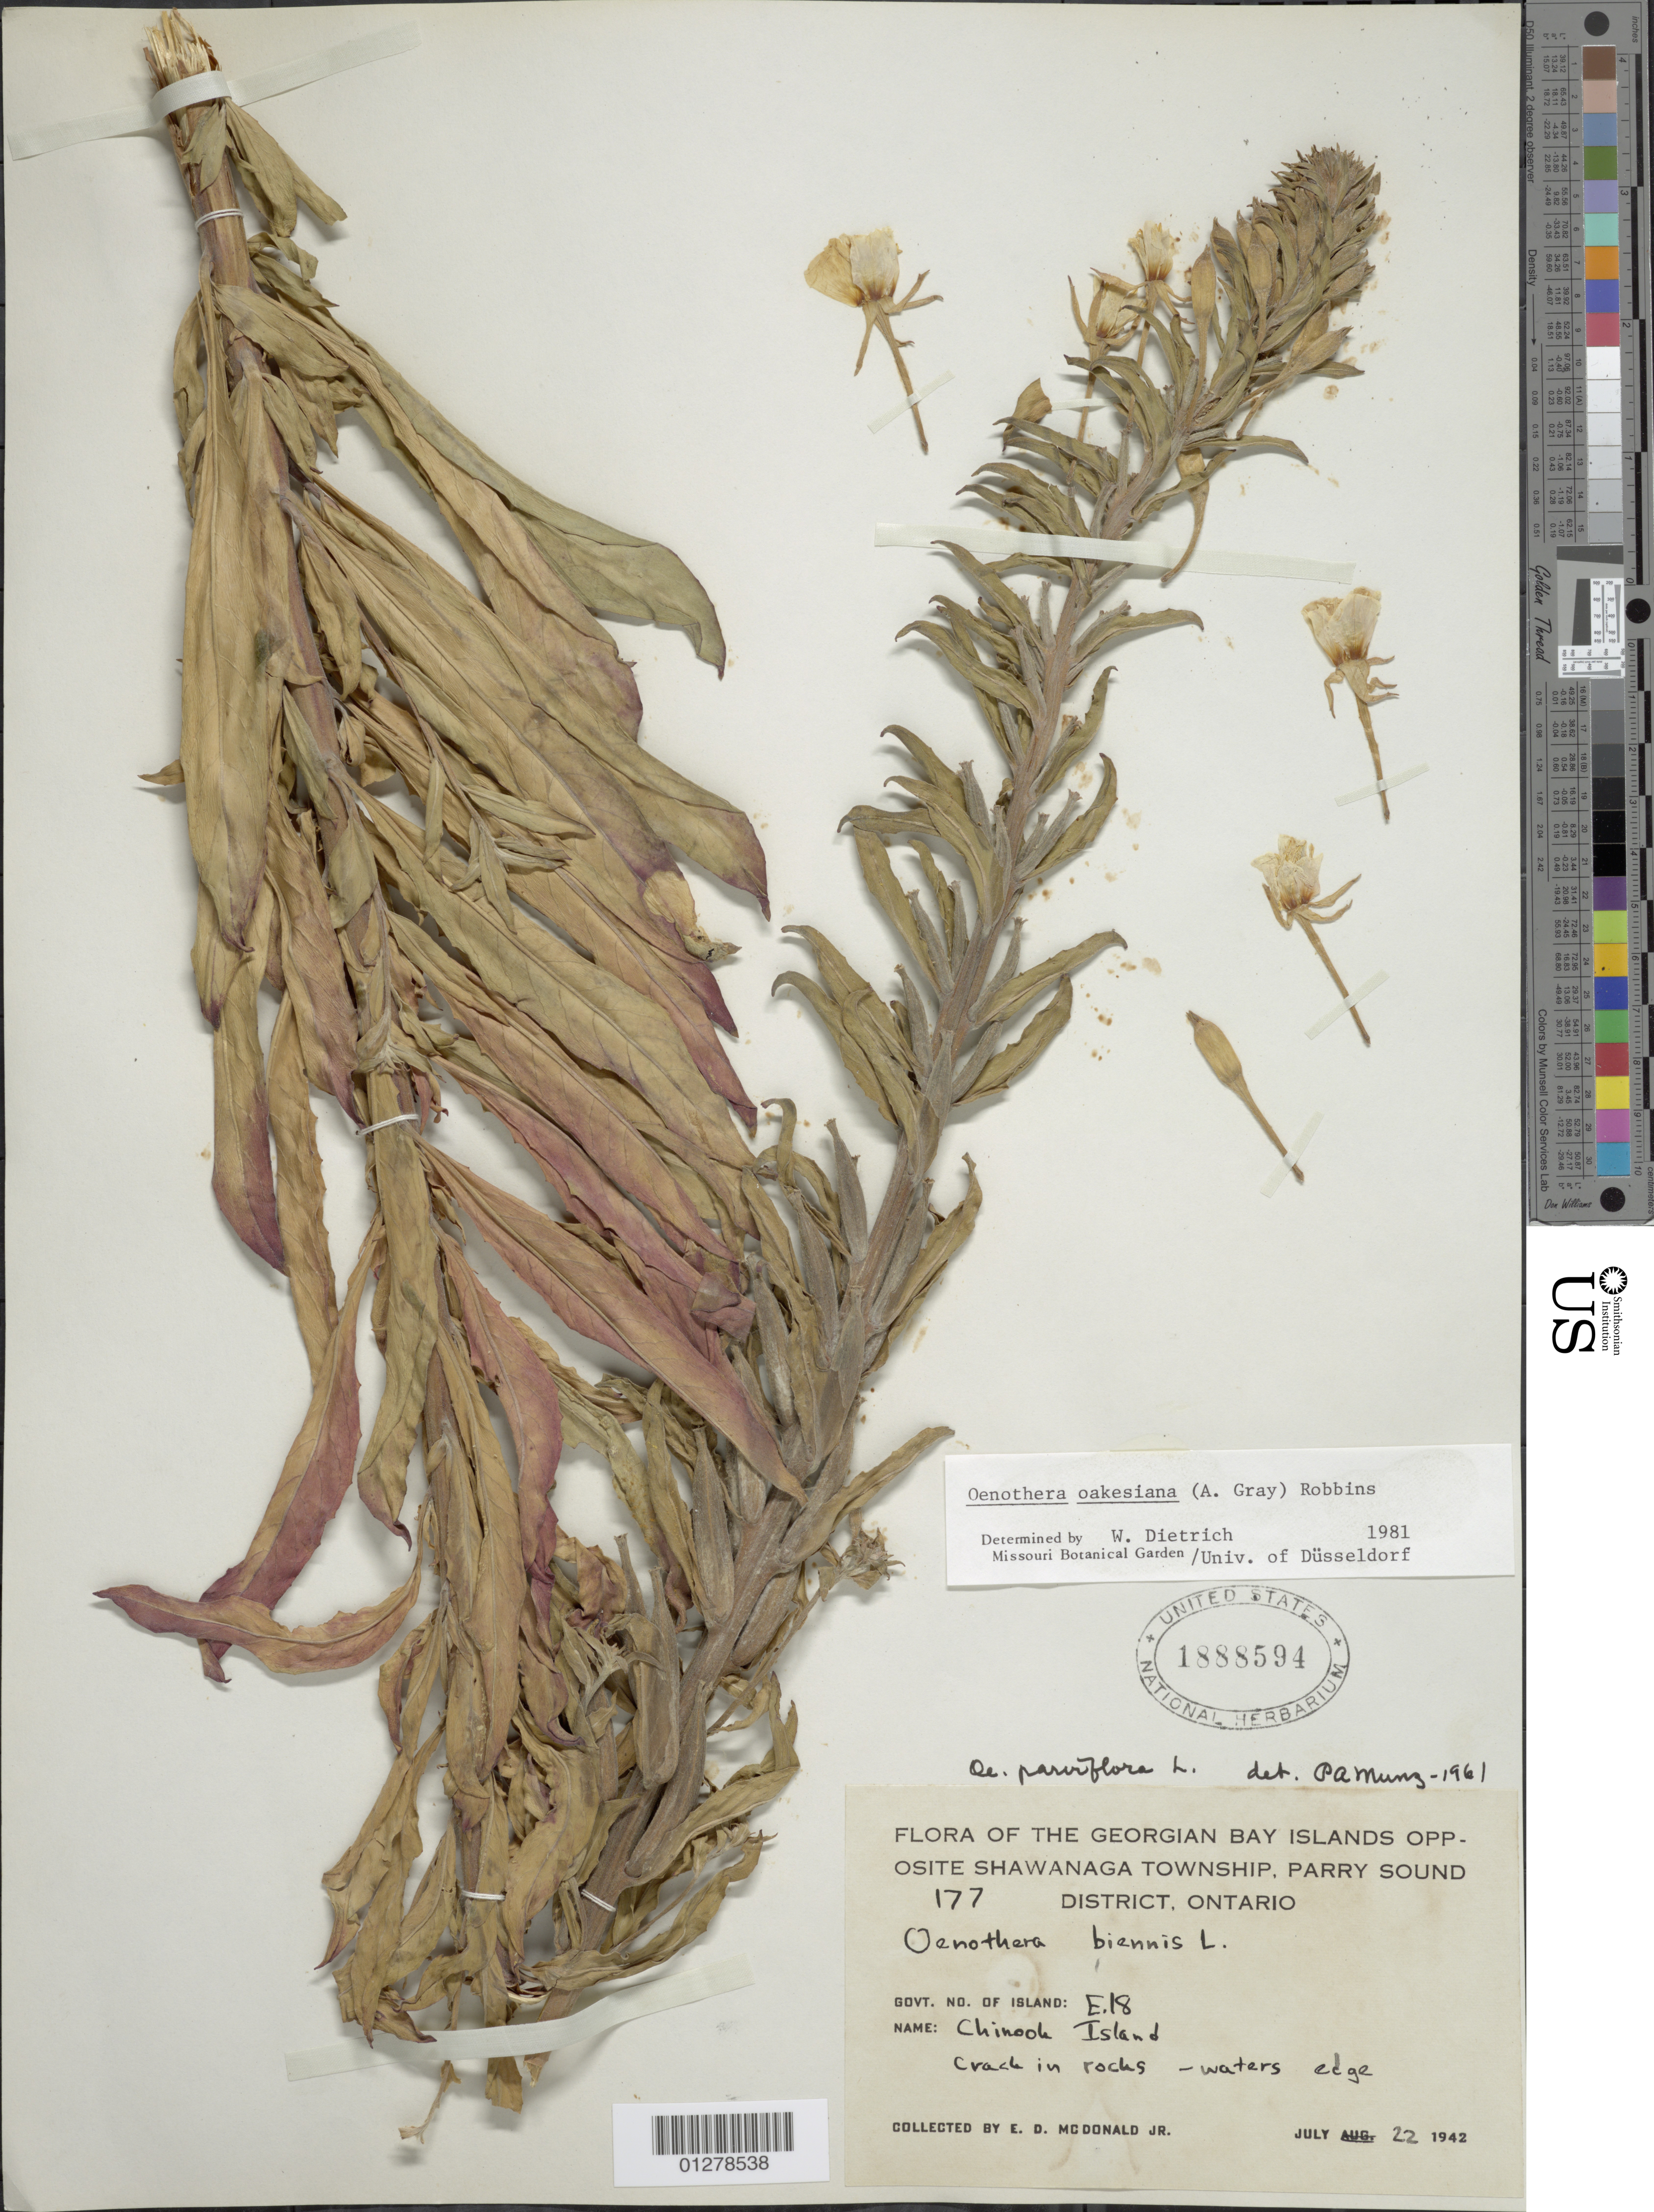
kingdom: Plantae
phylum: Tracheophyta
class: Magnoliopsida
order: Myrtales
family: Onagraceae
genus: Oenothera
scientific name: Oenothera oakesiana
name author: (A. Gray) J.W. Robbins ex S. Watson & J.M. Coult.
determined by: Dietrich, W.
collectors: E. D. McDonald Jr.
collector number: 177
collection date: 1942-07-22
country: Canada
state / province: Ontario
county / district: Parry Sound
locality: Georgian Bay Islands opposite Shawanaga Township. Chinook Island.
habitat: Crack in rocks, water edge.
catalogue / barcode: US 1888594